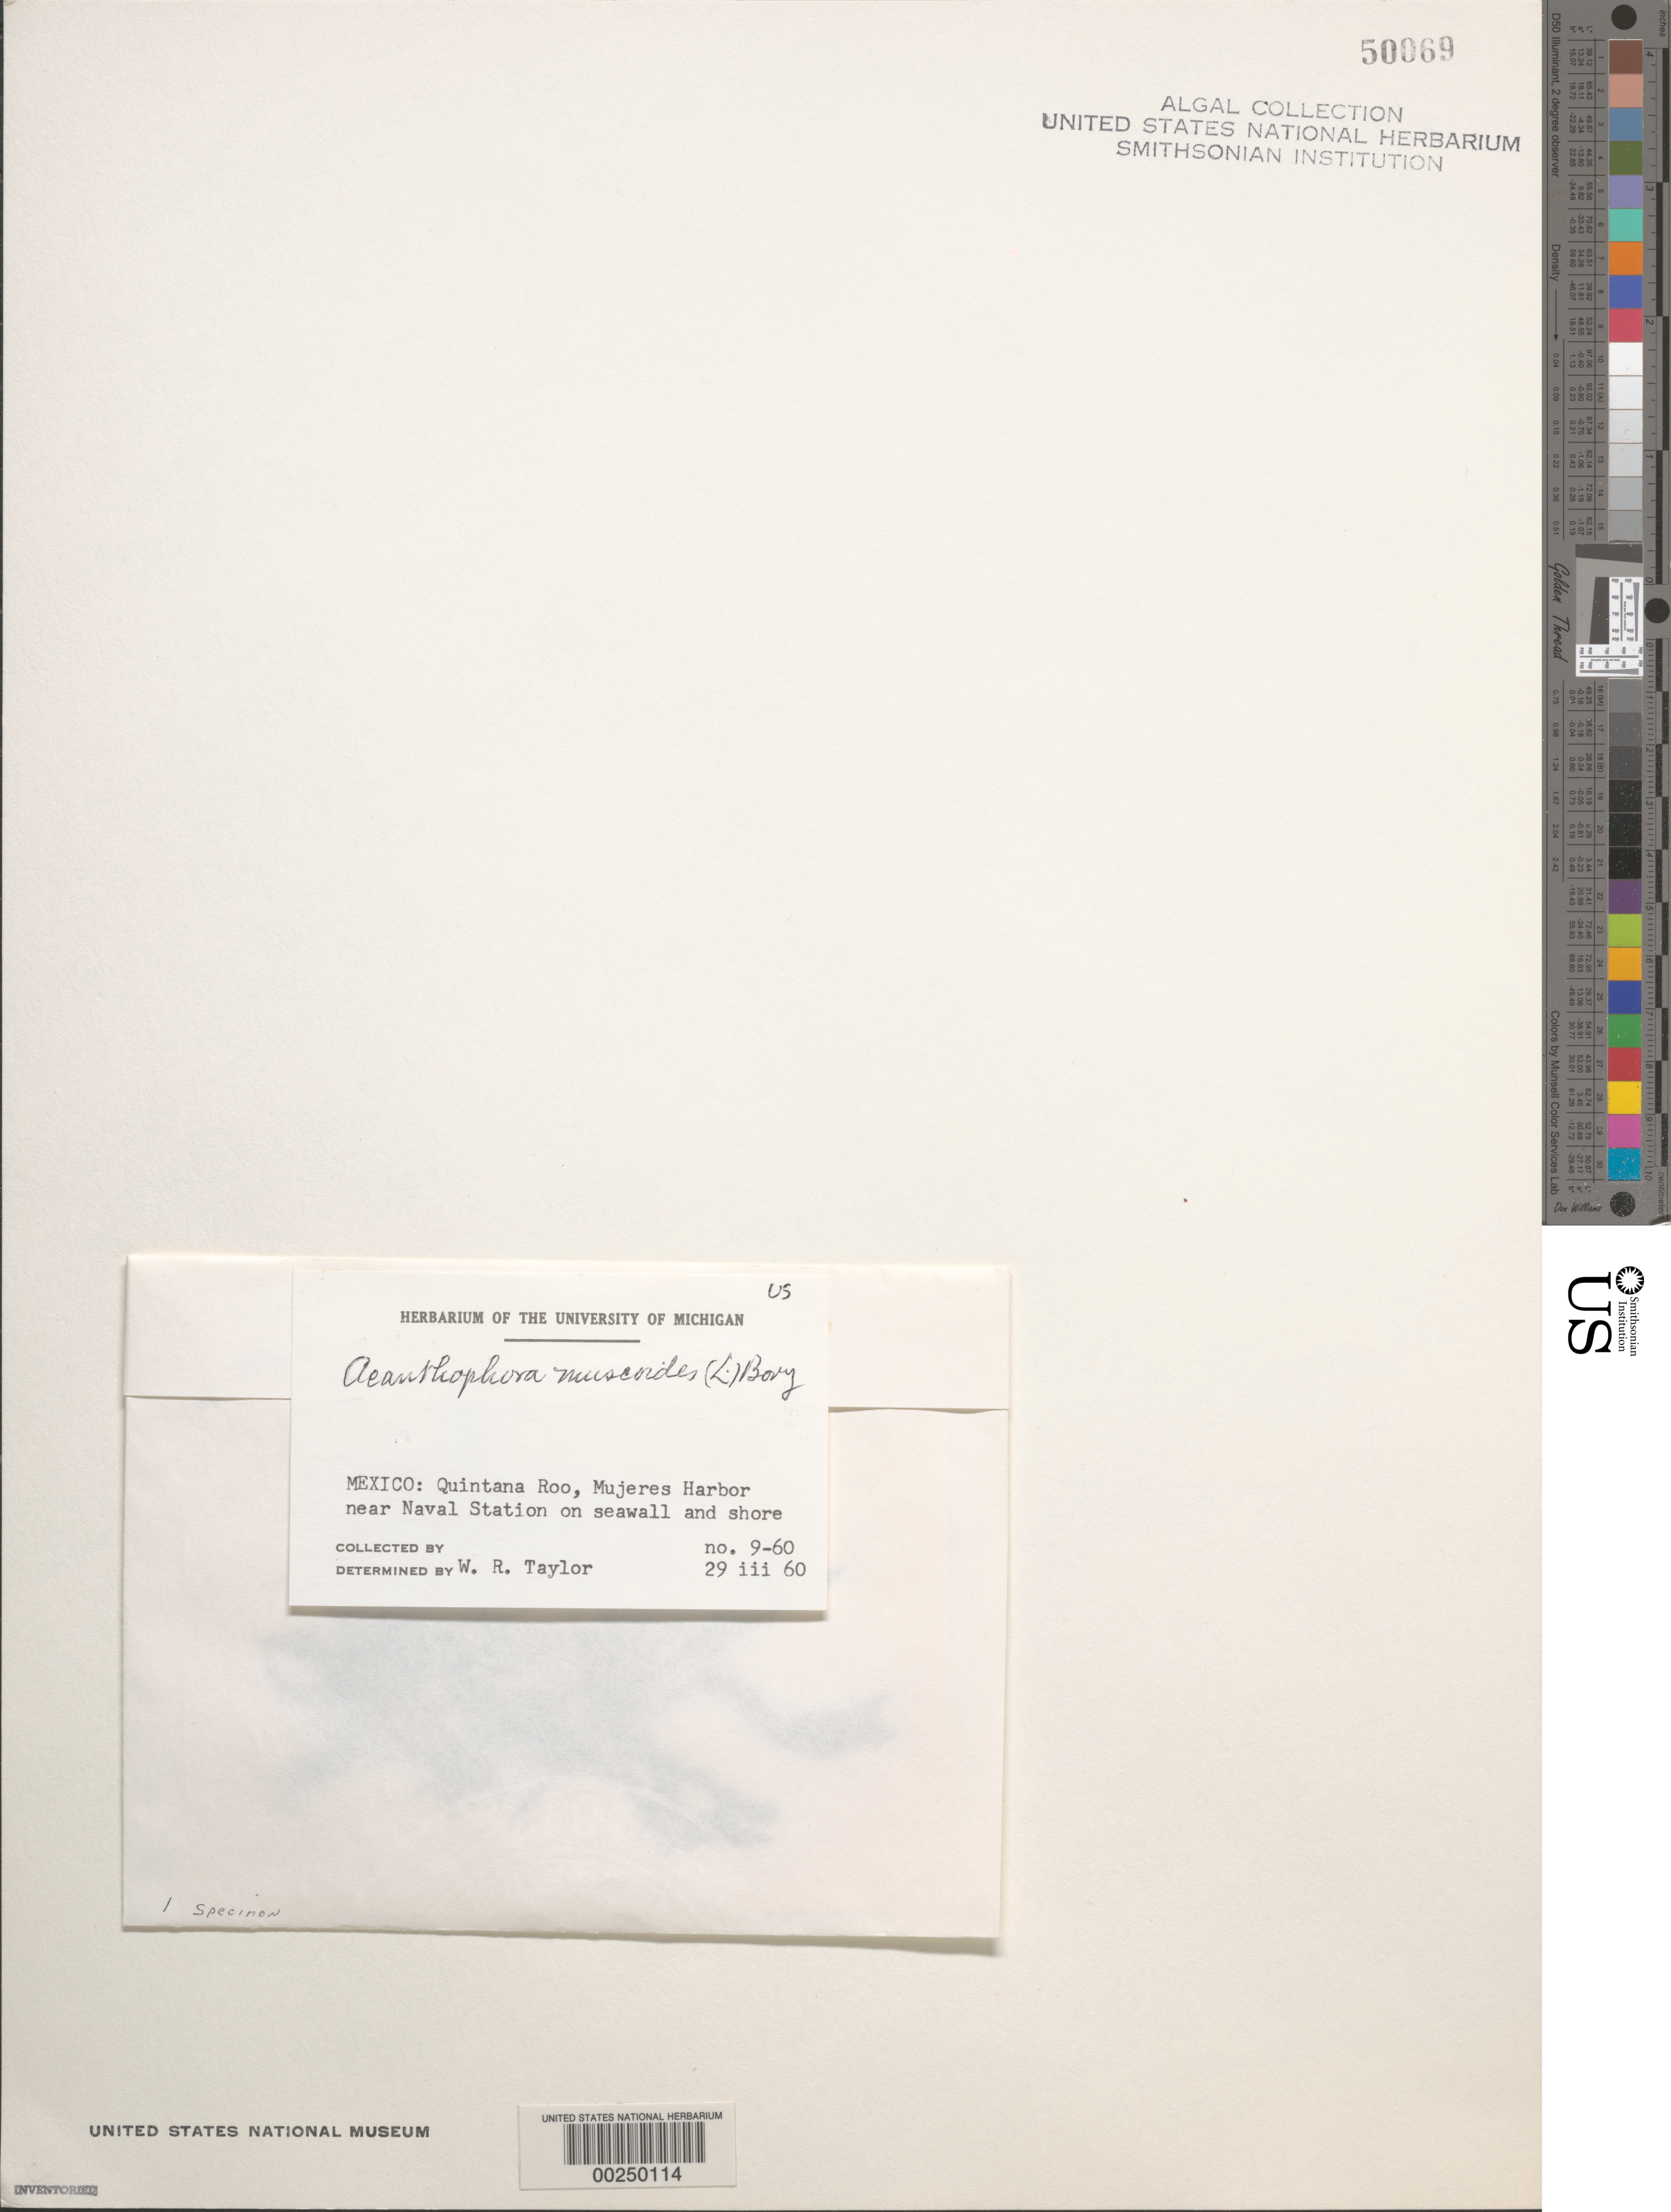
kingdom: Plantae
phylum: Rhodophyta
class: Florideophyceae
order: Ceramiales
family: Rhodomelaceae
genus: Acanthophora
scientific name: Acanthophora muscoides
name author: (C. Agardh) Bory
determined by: Taylor, William R.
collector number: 9-60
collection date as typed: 29 Mar 1960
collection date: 1960-03-29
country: Mexico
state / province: Quintana Roo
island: Isla Mujeres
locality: Mujeres Harbor, near naval station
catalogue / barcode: US 50069